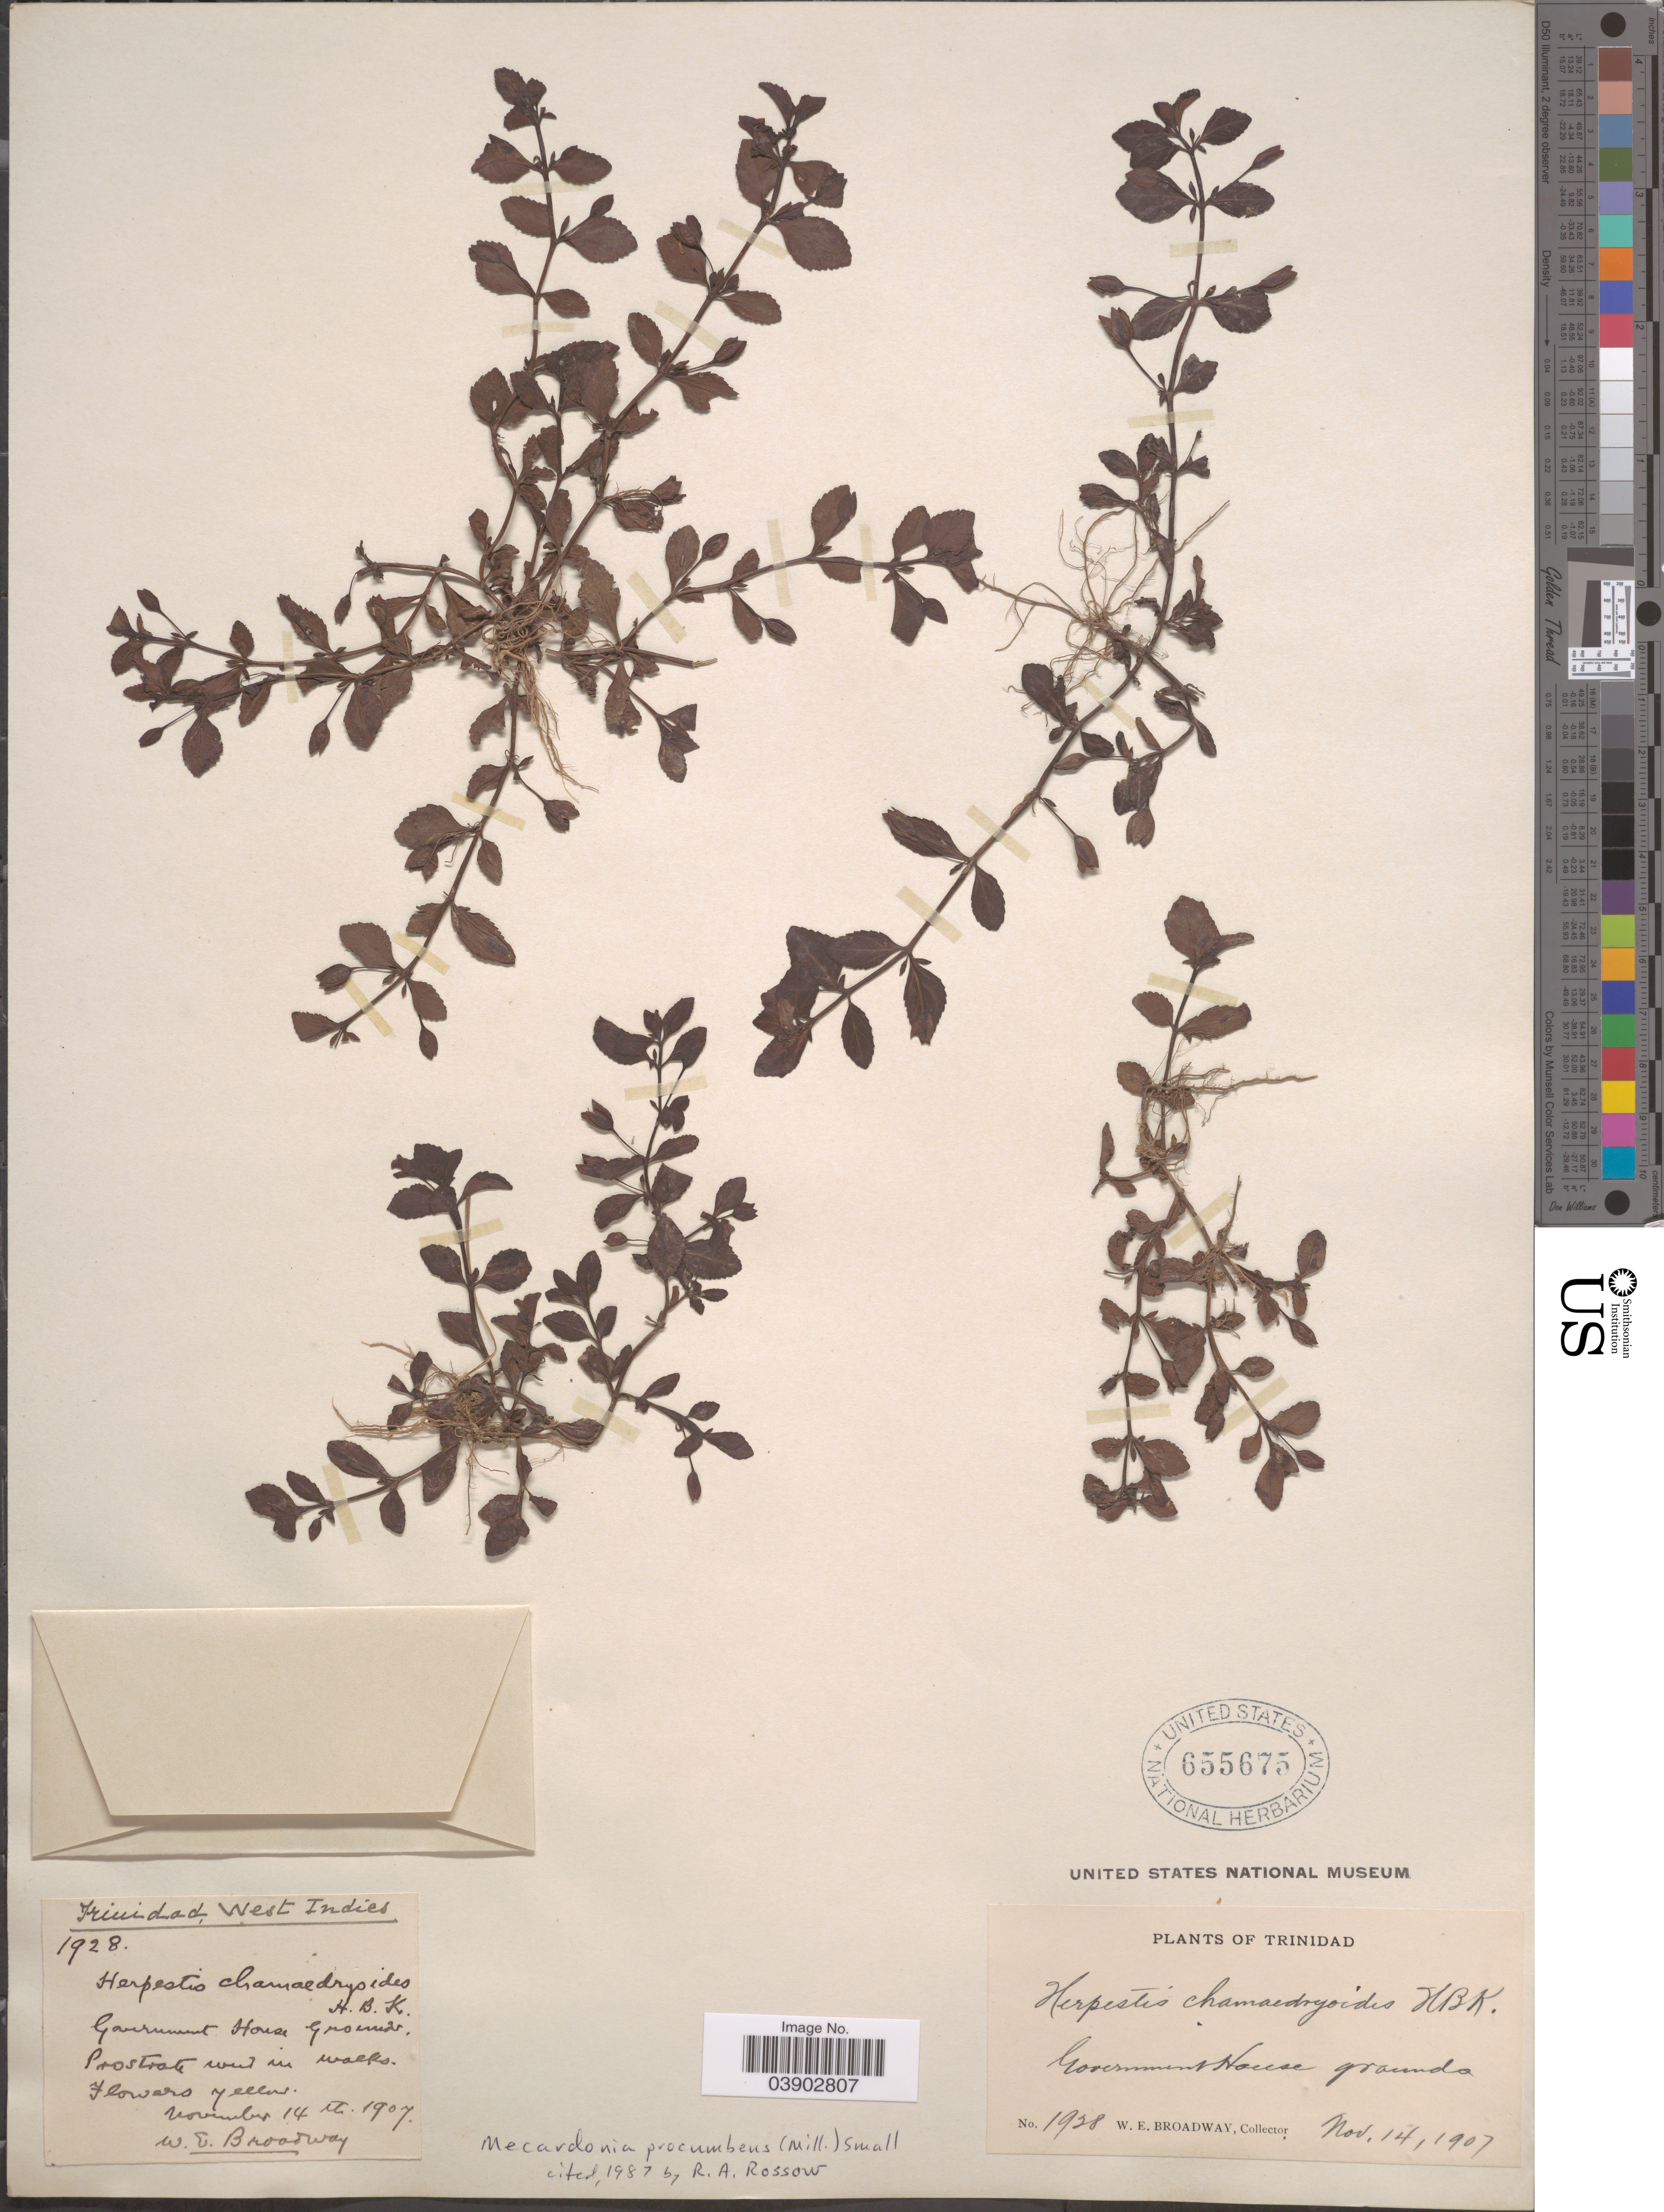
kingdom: Plantae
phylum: Tracheophyta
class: Magnoliopsida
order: Lamiales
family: Plantaginaceae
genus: Mecardonia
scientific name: Mecardonia procumbens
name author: (Mill.) Small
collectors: W. E. Broadway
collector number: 1928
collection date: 1907-11-14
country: Trinidad and Tobago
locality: Trinidad. West Indies. Government House grounds.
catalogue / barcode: US 655675